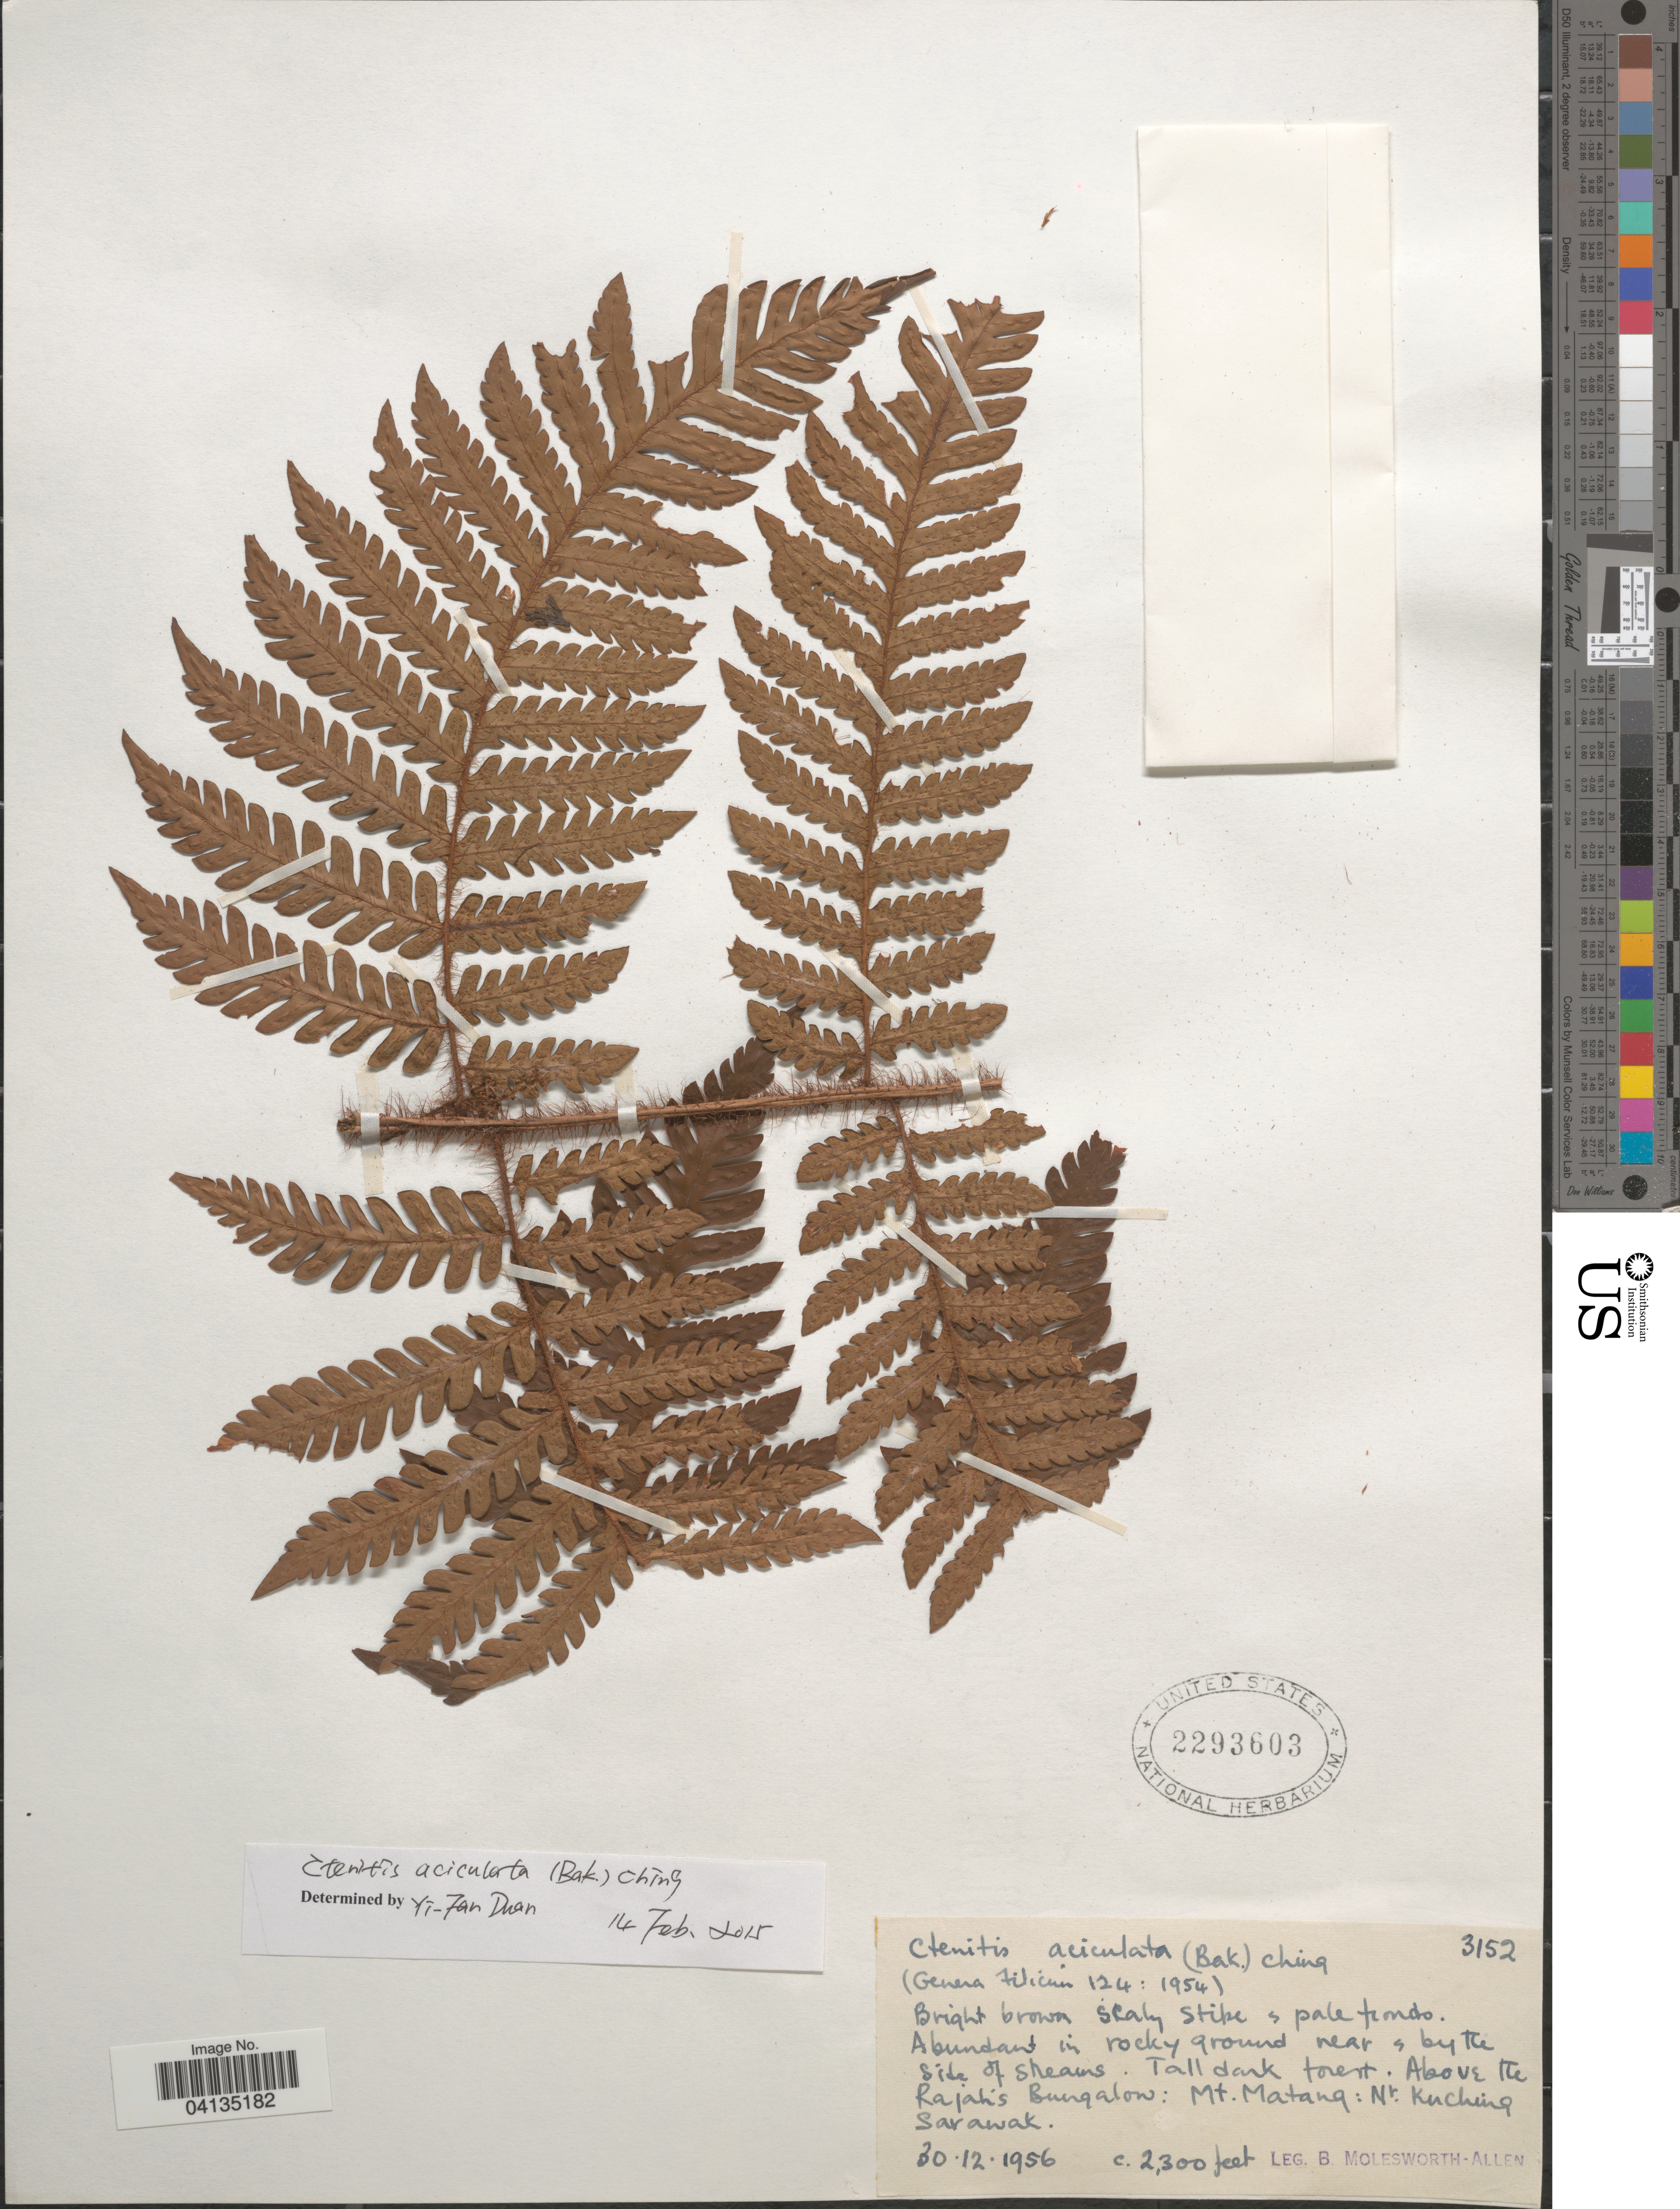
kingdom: Plantae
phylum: Tracheophyta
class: Polypodiopsida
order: Polypodiales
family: Dryopteridaceae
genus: Ctenitis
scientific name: Ctenitis aciculata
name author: (Baker) Ching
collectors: Mrs. B. E. G. Molesworth-Allen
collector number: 3152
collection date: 1956-12-30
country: Malaysia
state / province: Sarawak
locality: Above the Rajah's Bungalow: Mt. Matang: Nr. Kuching.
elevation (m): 701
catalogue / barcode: US 2293603